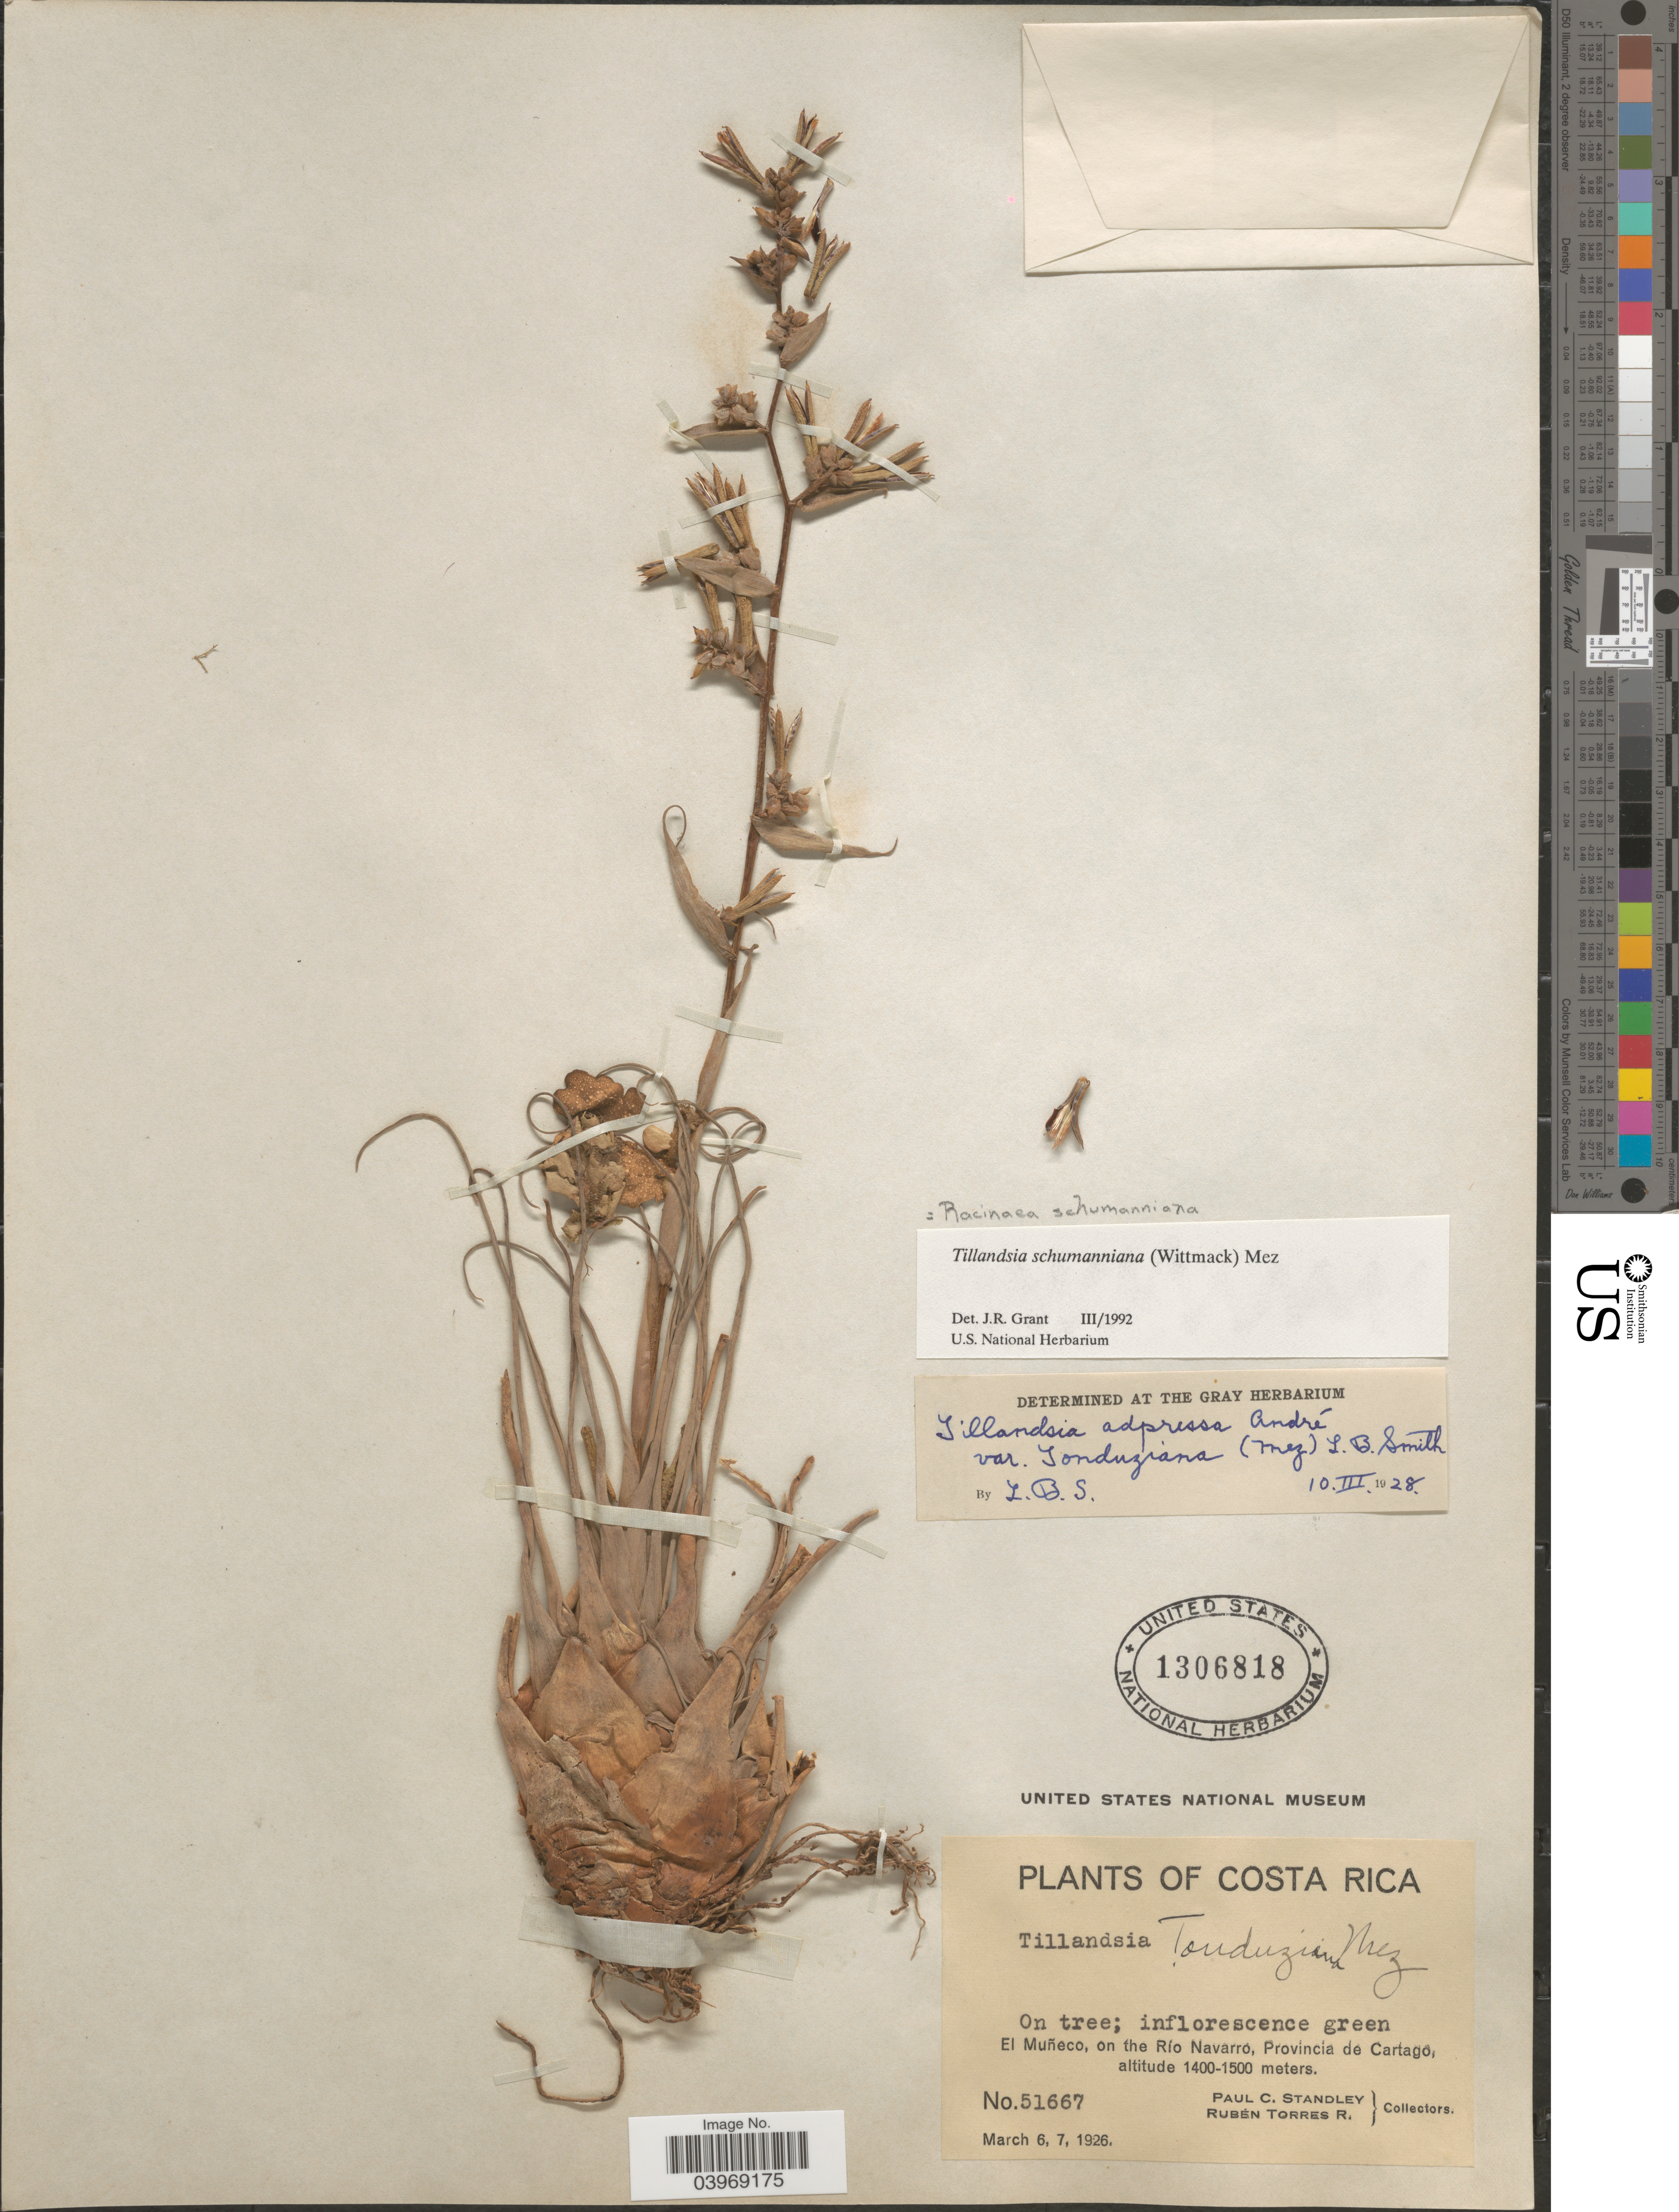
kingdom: Plantae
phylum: Tracheophyta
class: Liliopsida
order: Poales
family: Bromeliaceae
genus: Racinaea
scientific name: Racinaea schumanniana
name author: (Wittm.) J.R. Grant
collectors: P. C. Standley & R. Torres Rojas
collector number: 51667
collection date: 1926-03-06/1926-03-07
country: Costa Rica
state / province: Cartago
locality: El Muñeco, on the Río Navarro.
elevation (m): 1400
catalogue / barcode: US 1306818